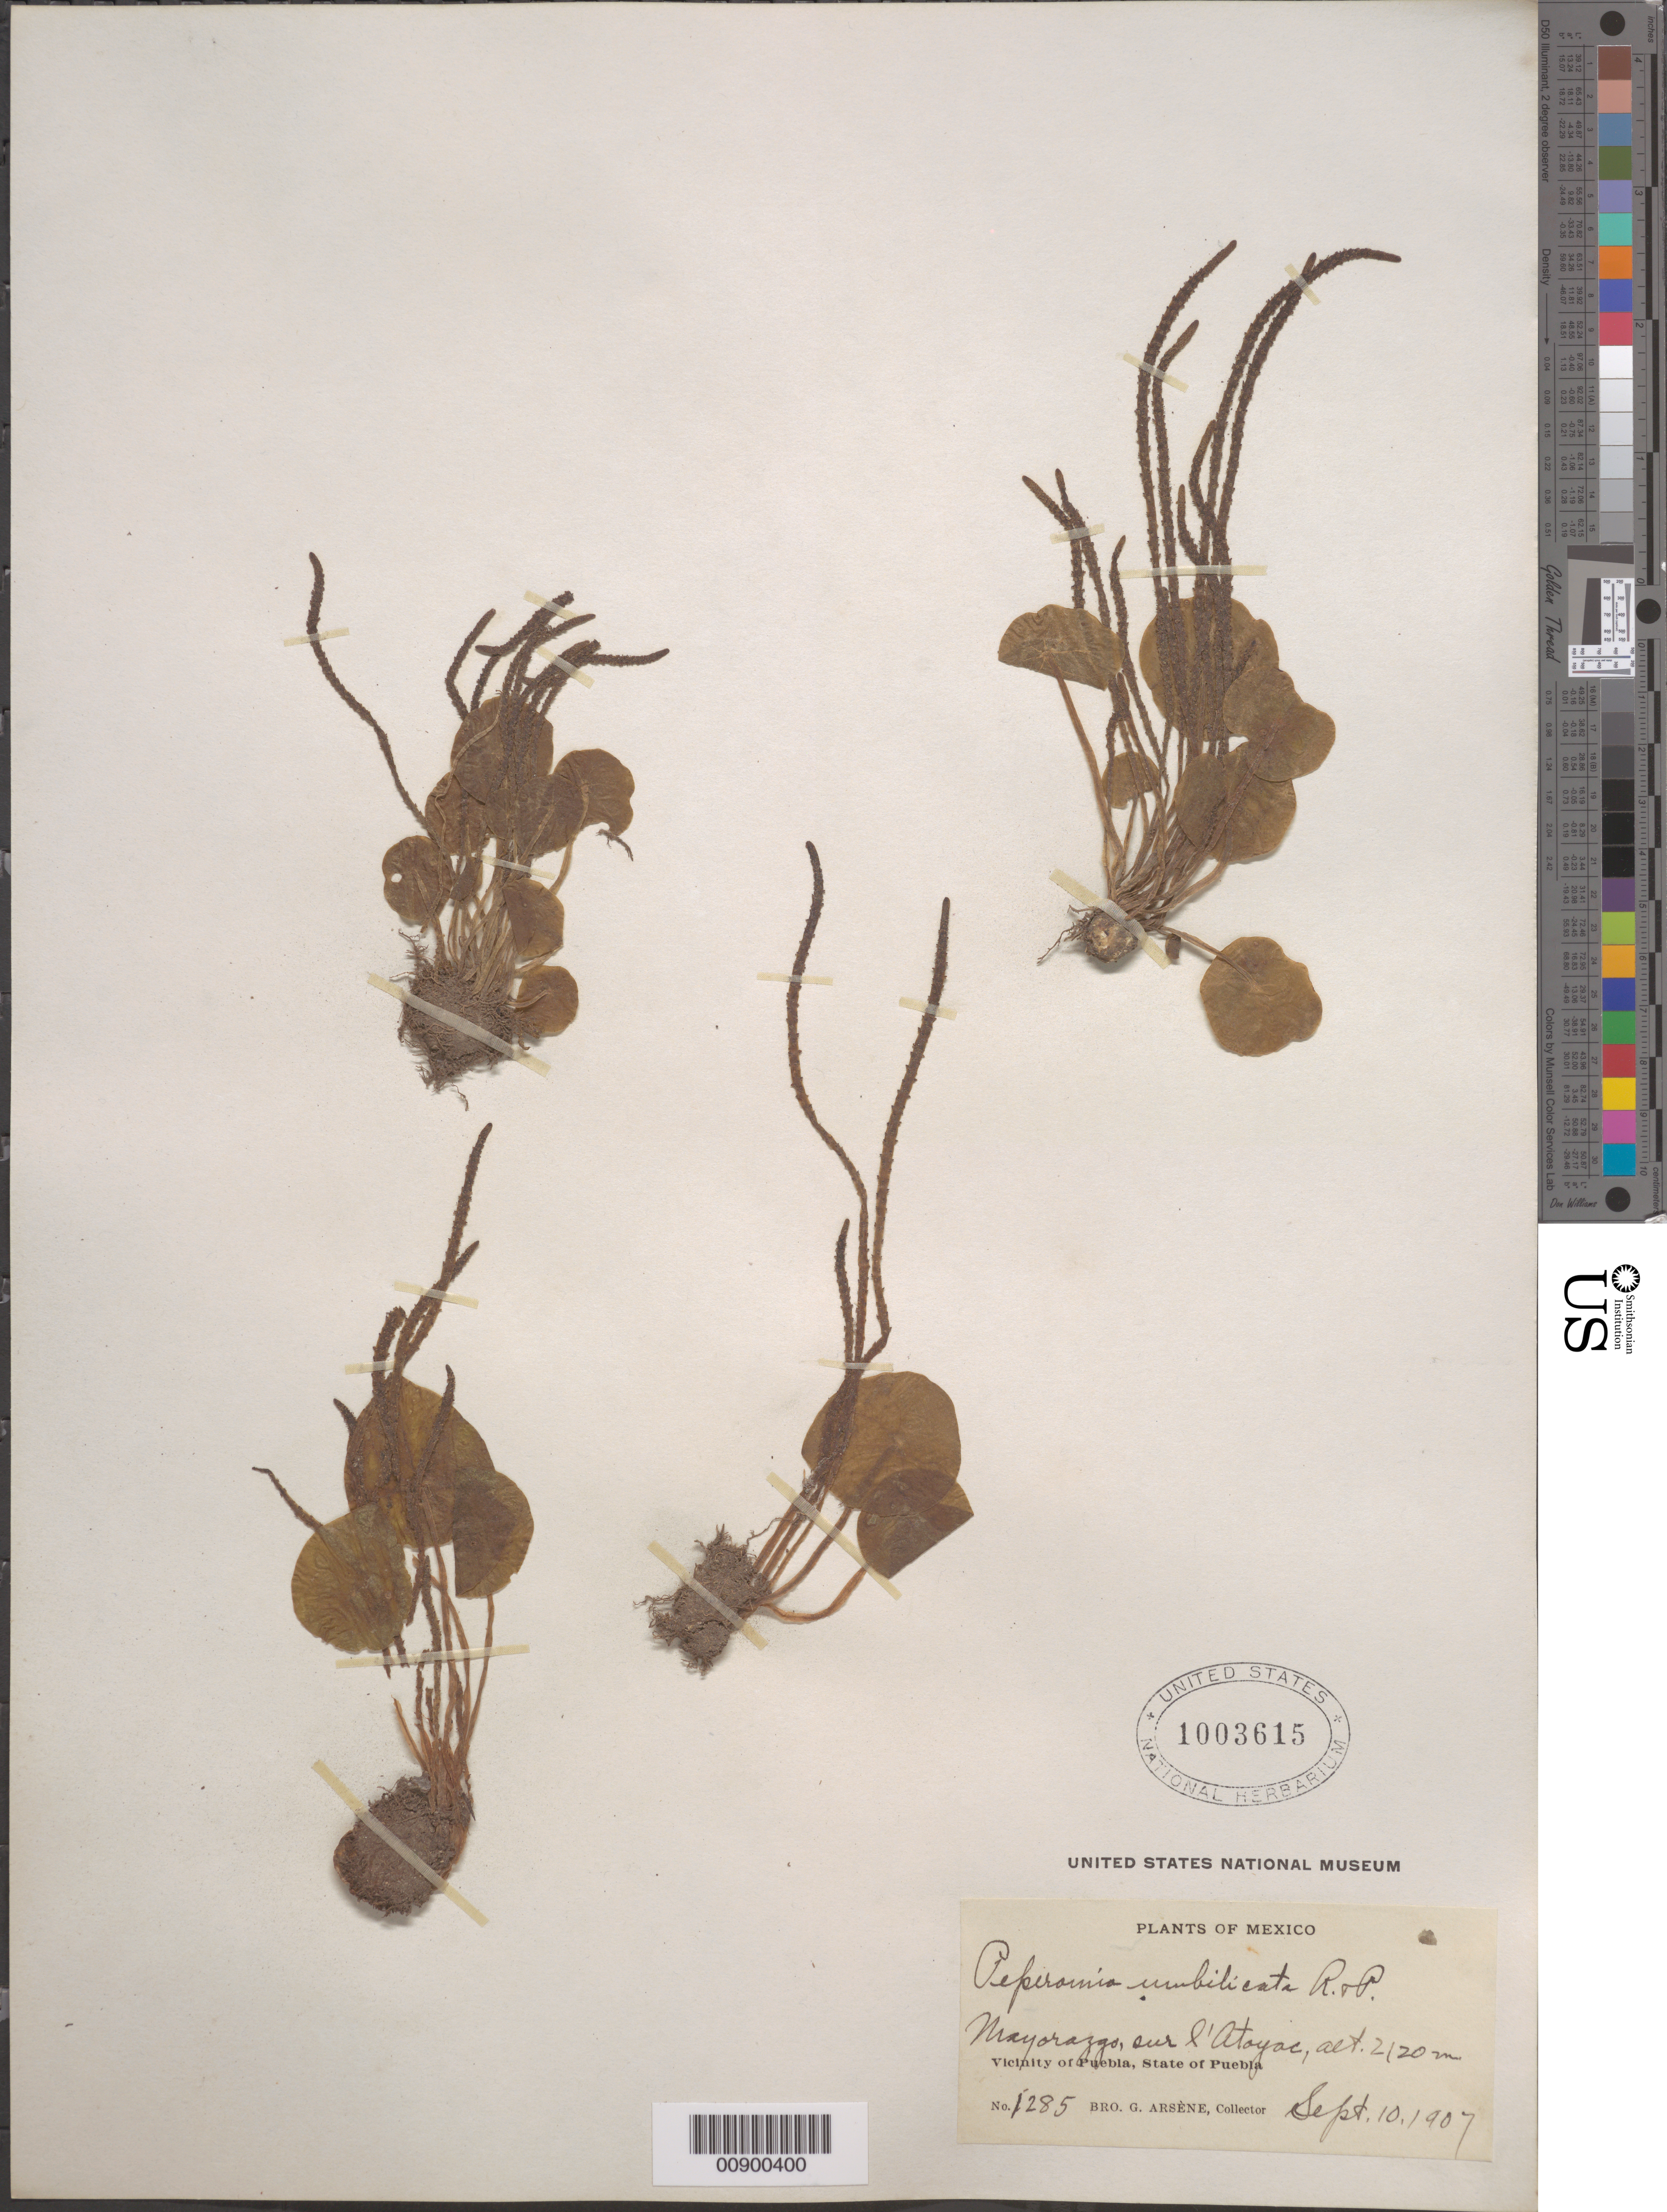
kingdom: Plantae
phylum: Tracheophyta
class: Magnoliopsida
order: Piperales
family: Piperaceae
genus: Peperomia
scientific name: Peperomia umbilicata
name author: Ruiz & Pav.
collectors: Bro. G. Arsène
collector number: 1285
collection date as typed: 10 Sep 1907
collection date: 1907-09-10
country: Mexico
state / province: Puebla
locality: Mayorazgo, sur l'Atoyac. Vicinity of Puebla, State of Puebla.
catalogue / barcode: US 1003615